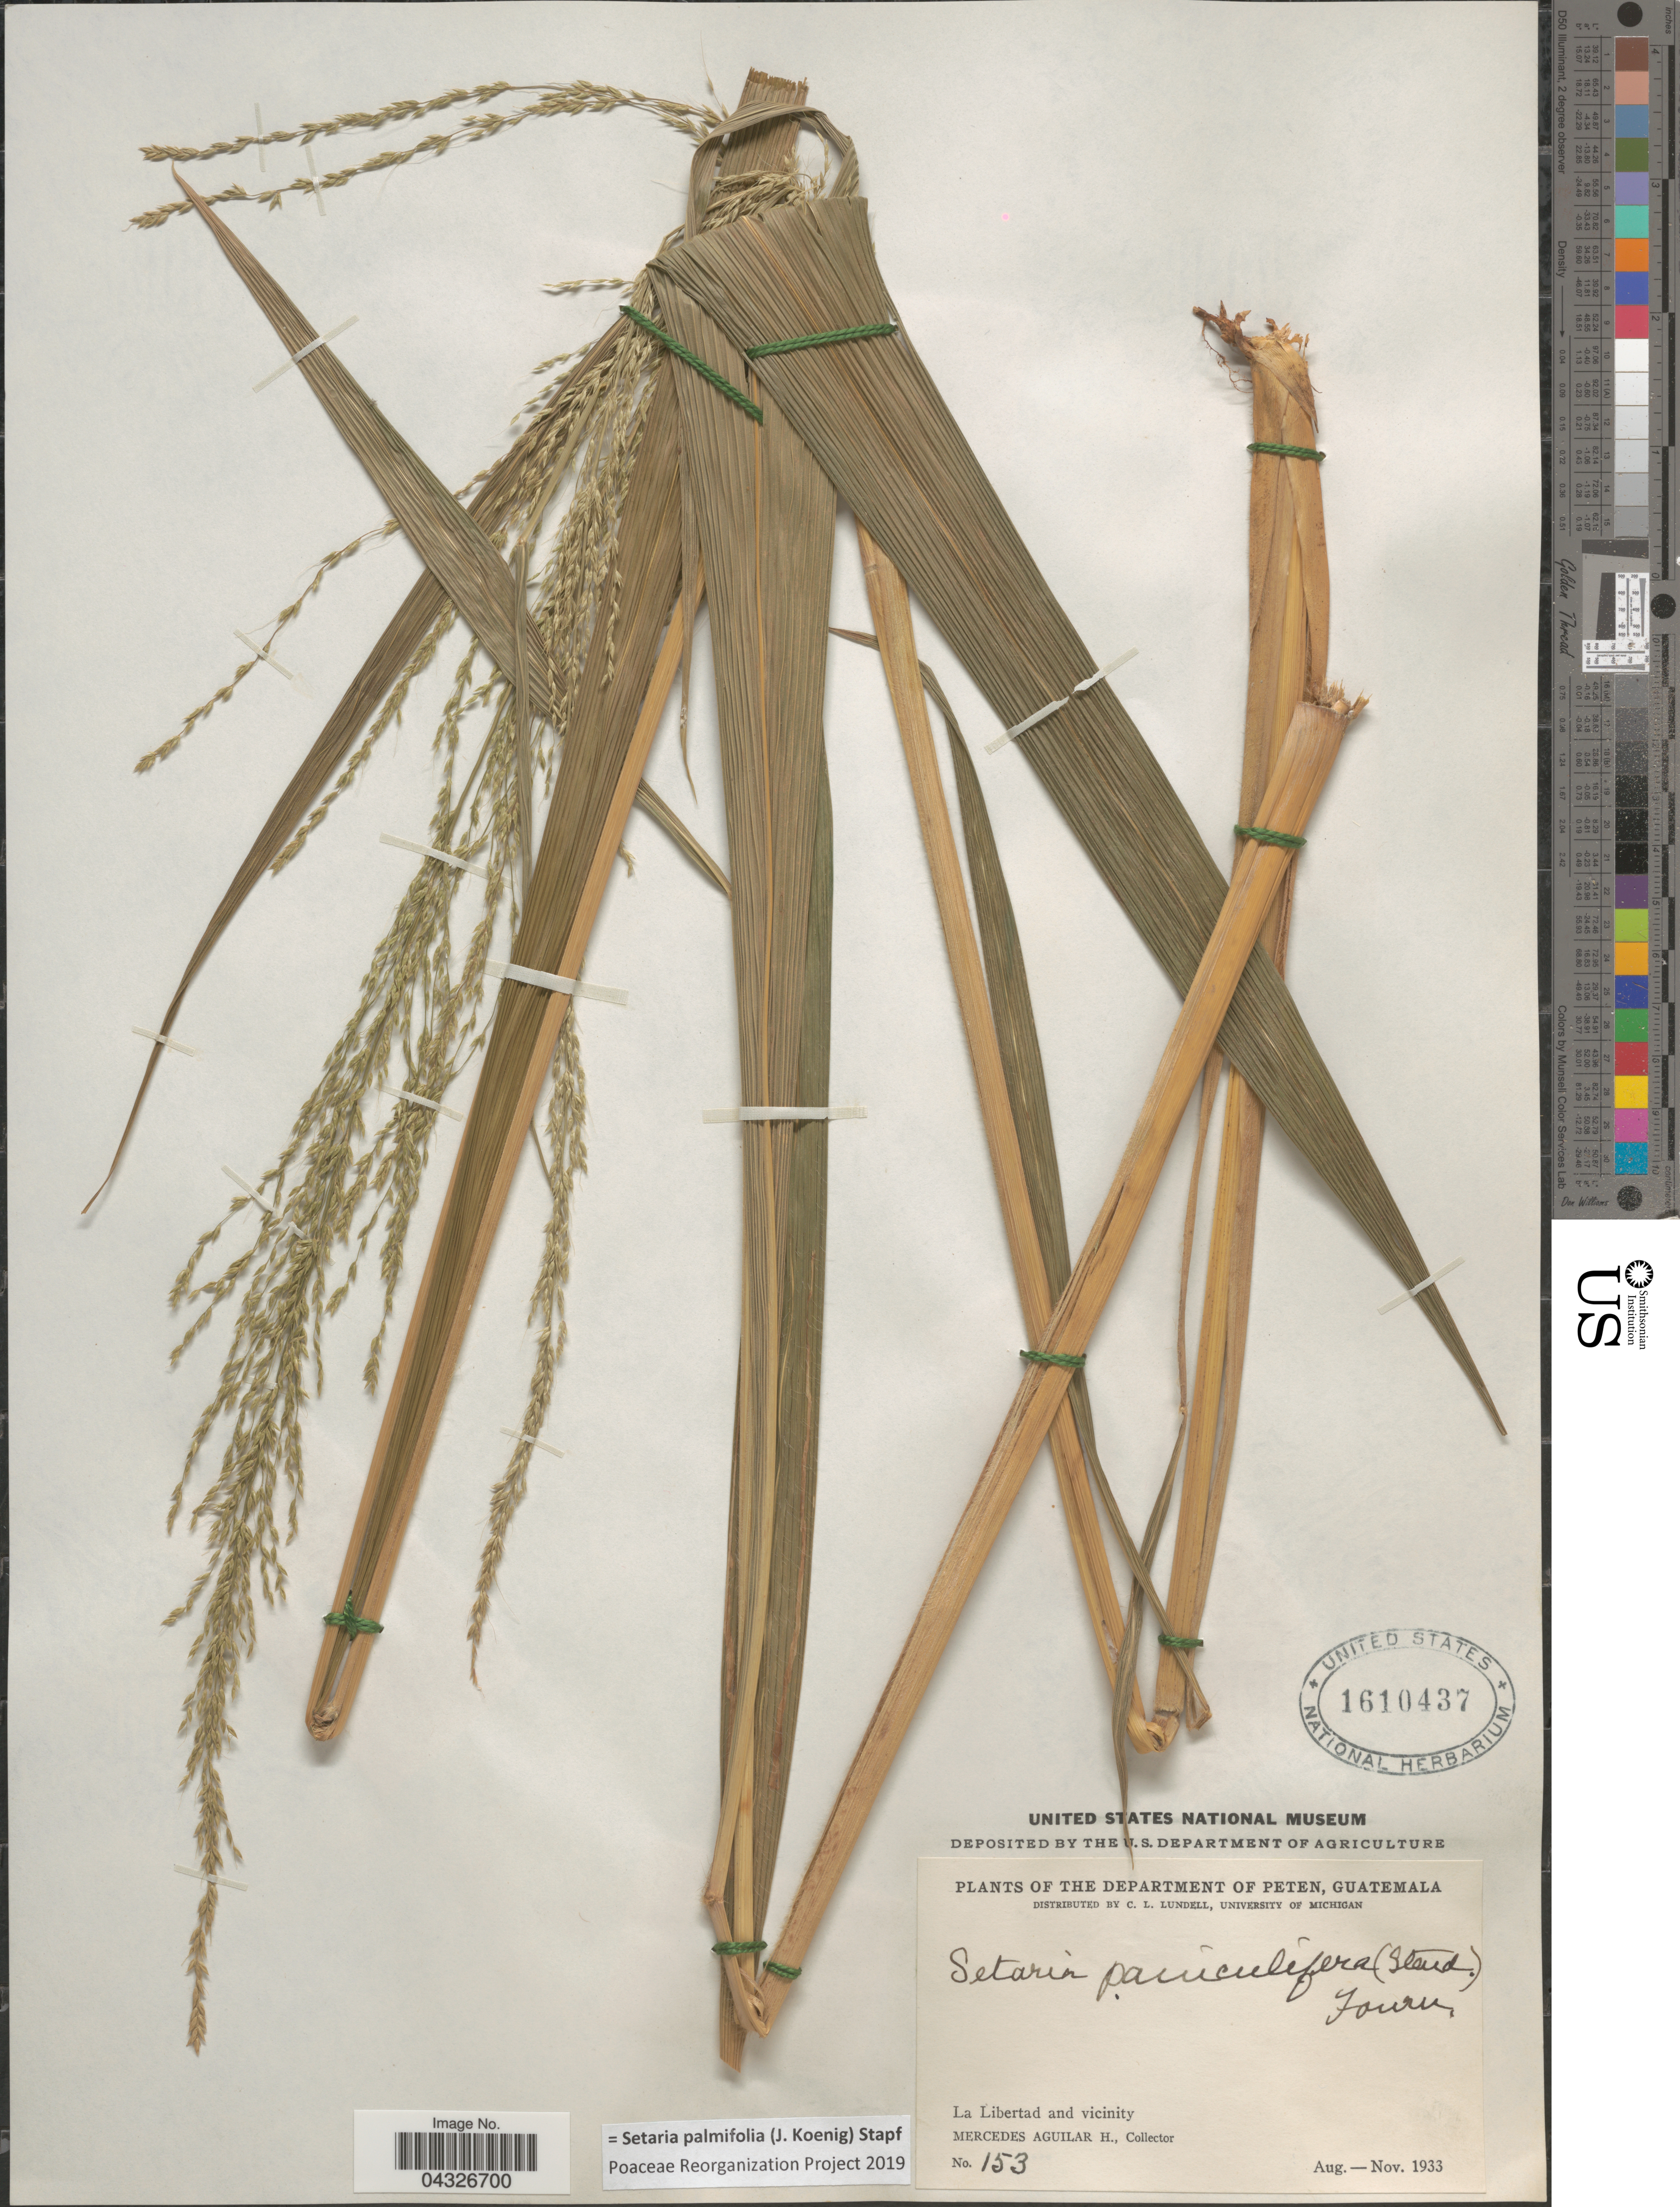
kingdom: Plantae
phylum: Tracheophyta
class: Liliopsida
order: Poales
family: Poaceae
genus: Setaria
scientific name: Setaria palmifolia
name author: (J. Koenig) Stapf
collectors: M. Aguilar H.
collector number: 153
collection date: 1933-08/1933-11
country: Guatemala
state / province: El Peten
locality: The Department of Peten. La Libertad and vicinity.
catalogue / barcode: US 1610437